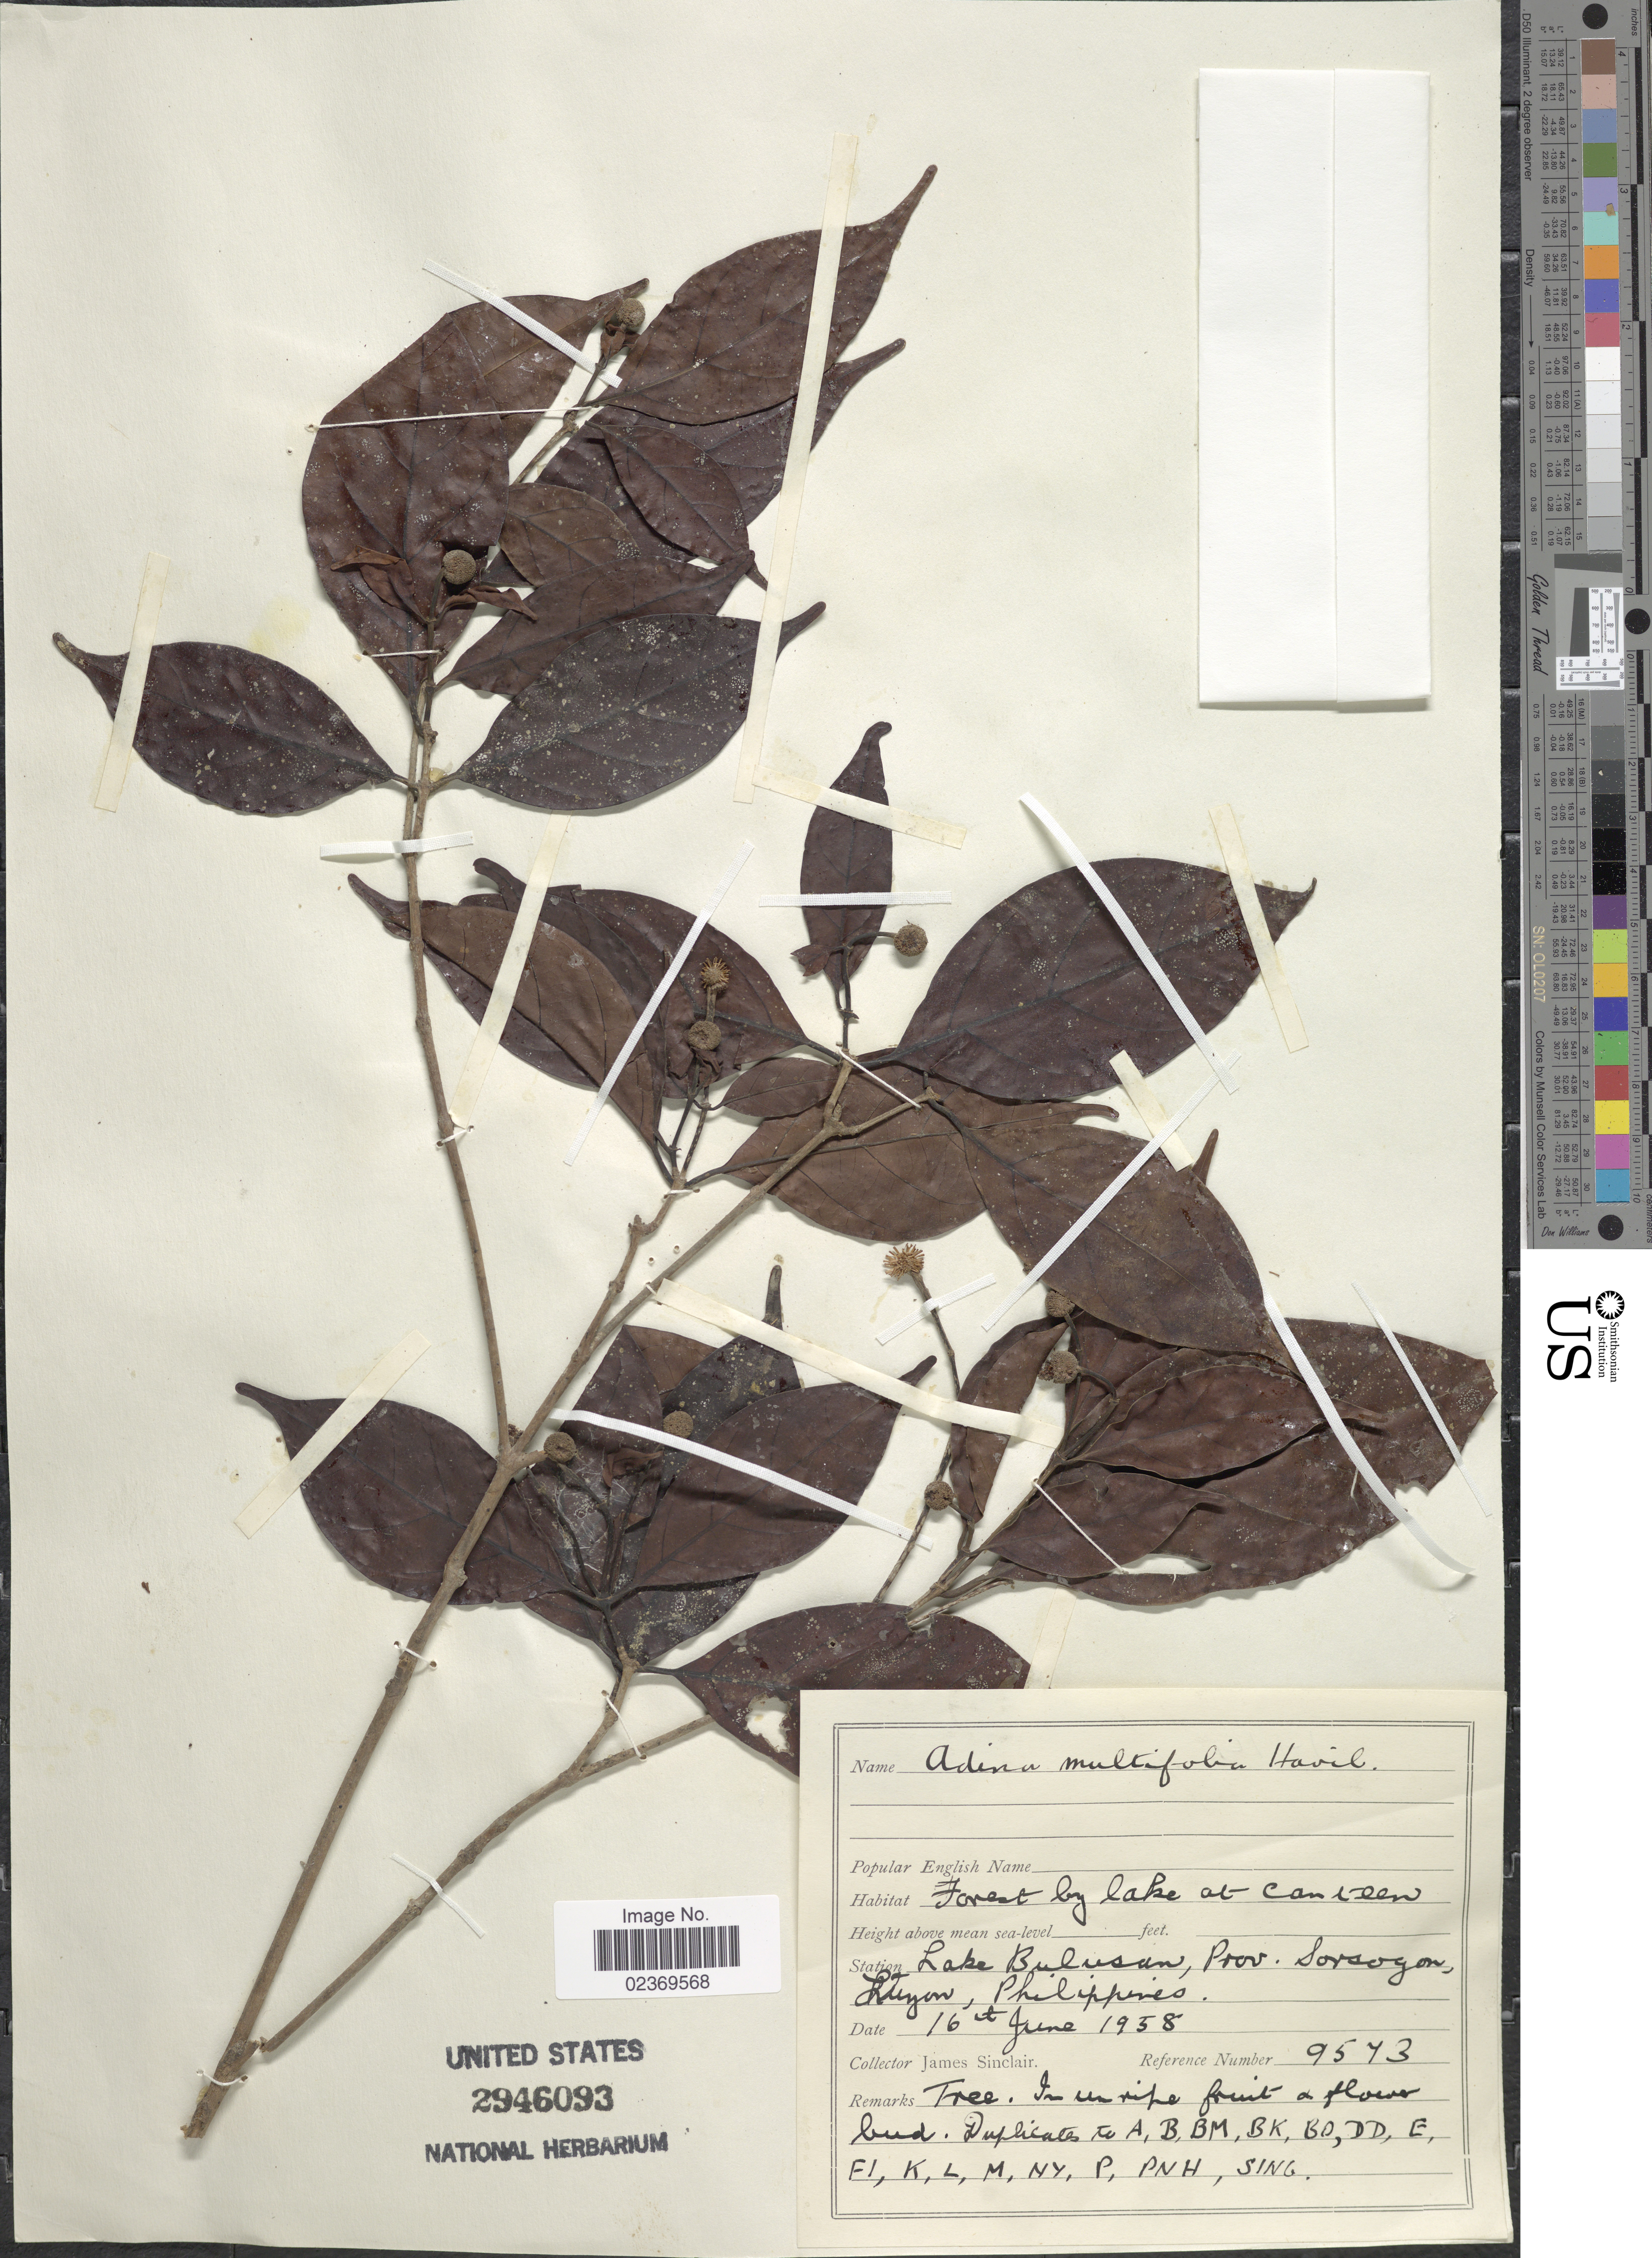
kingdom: Plantae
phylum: Tracheophyta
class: Magnoliopsida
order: Gentianales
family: Rubiaceae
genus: Adina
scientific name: Adina multifolia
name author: Havil.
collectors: J. Sinclair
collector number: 9573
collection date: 1958-06-16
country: Philippines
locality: Forest by lake at Canteen, Lake Bulusan, Prov. Sorsogon, Luzon.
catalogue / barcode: US 2946093